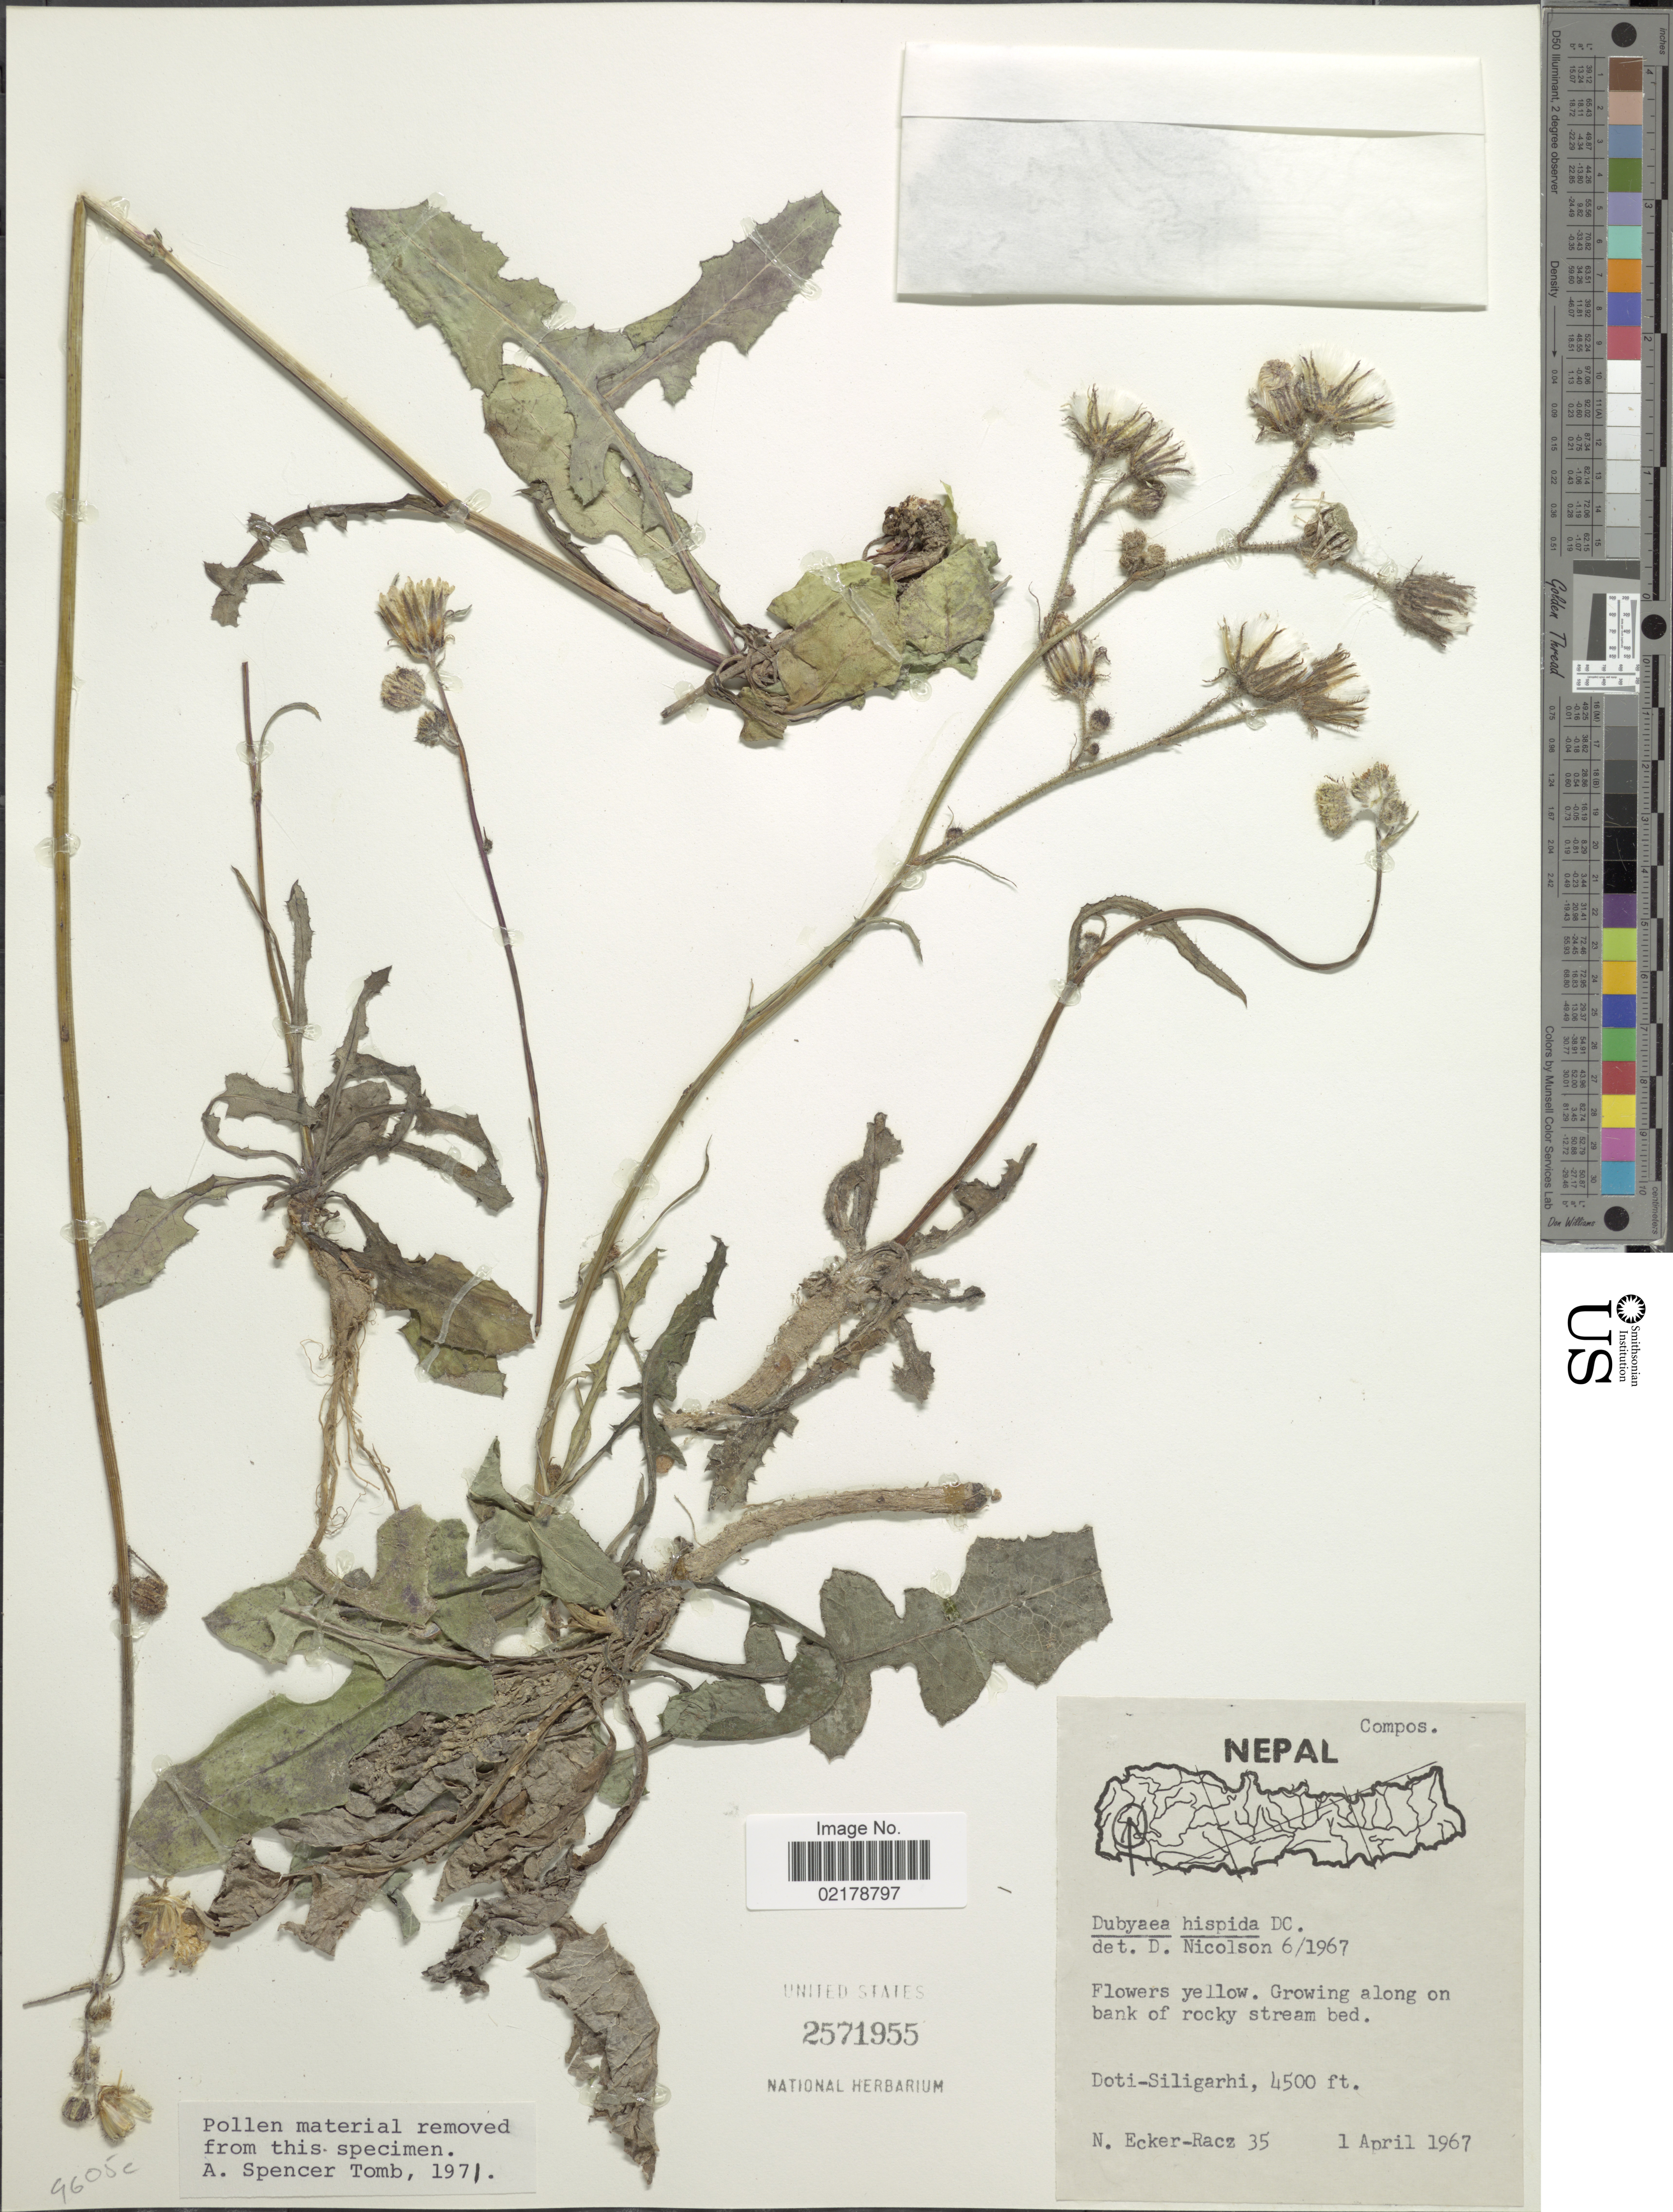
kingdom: Plantae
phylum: Tracheophyta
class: Magnoliopsida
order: Asterales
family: Asteraceae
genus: Dubyaea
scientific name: Dubyaea hispida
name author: (D. Don) DC.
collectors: N. Ecker-Racz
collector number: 35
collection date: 1967-04-01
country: Nepal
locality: Doti-Siligarhi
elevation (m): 1372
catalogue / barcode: US 2571955